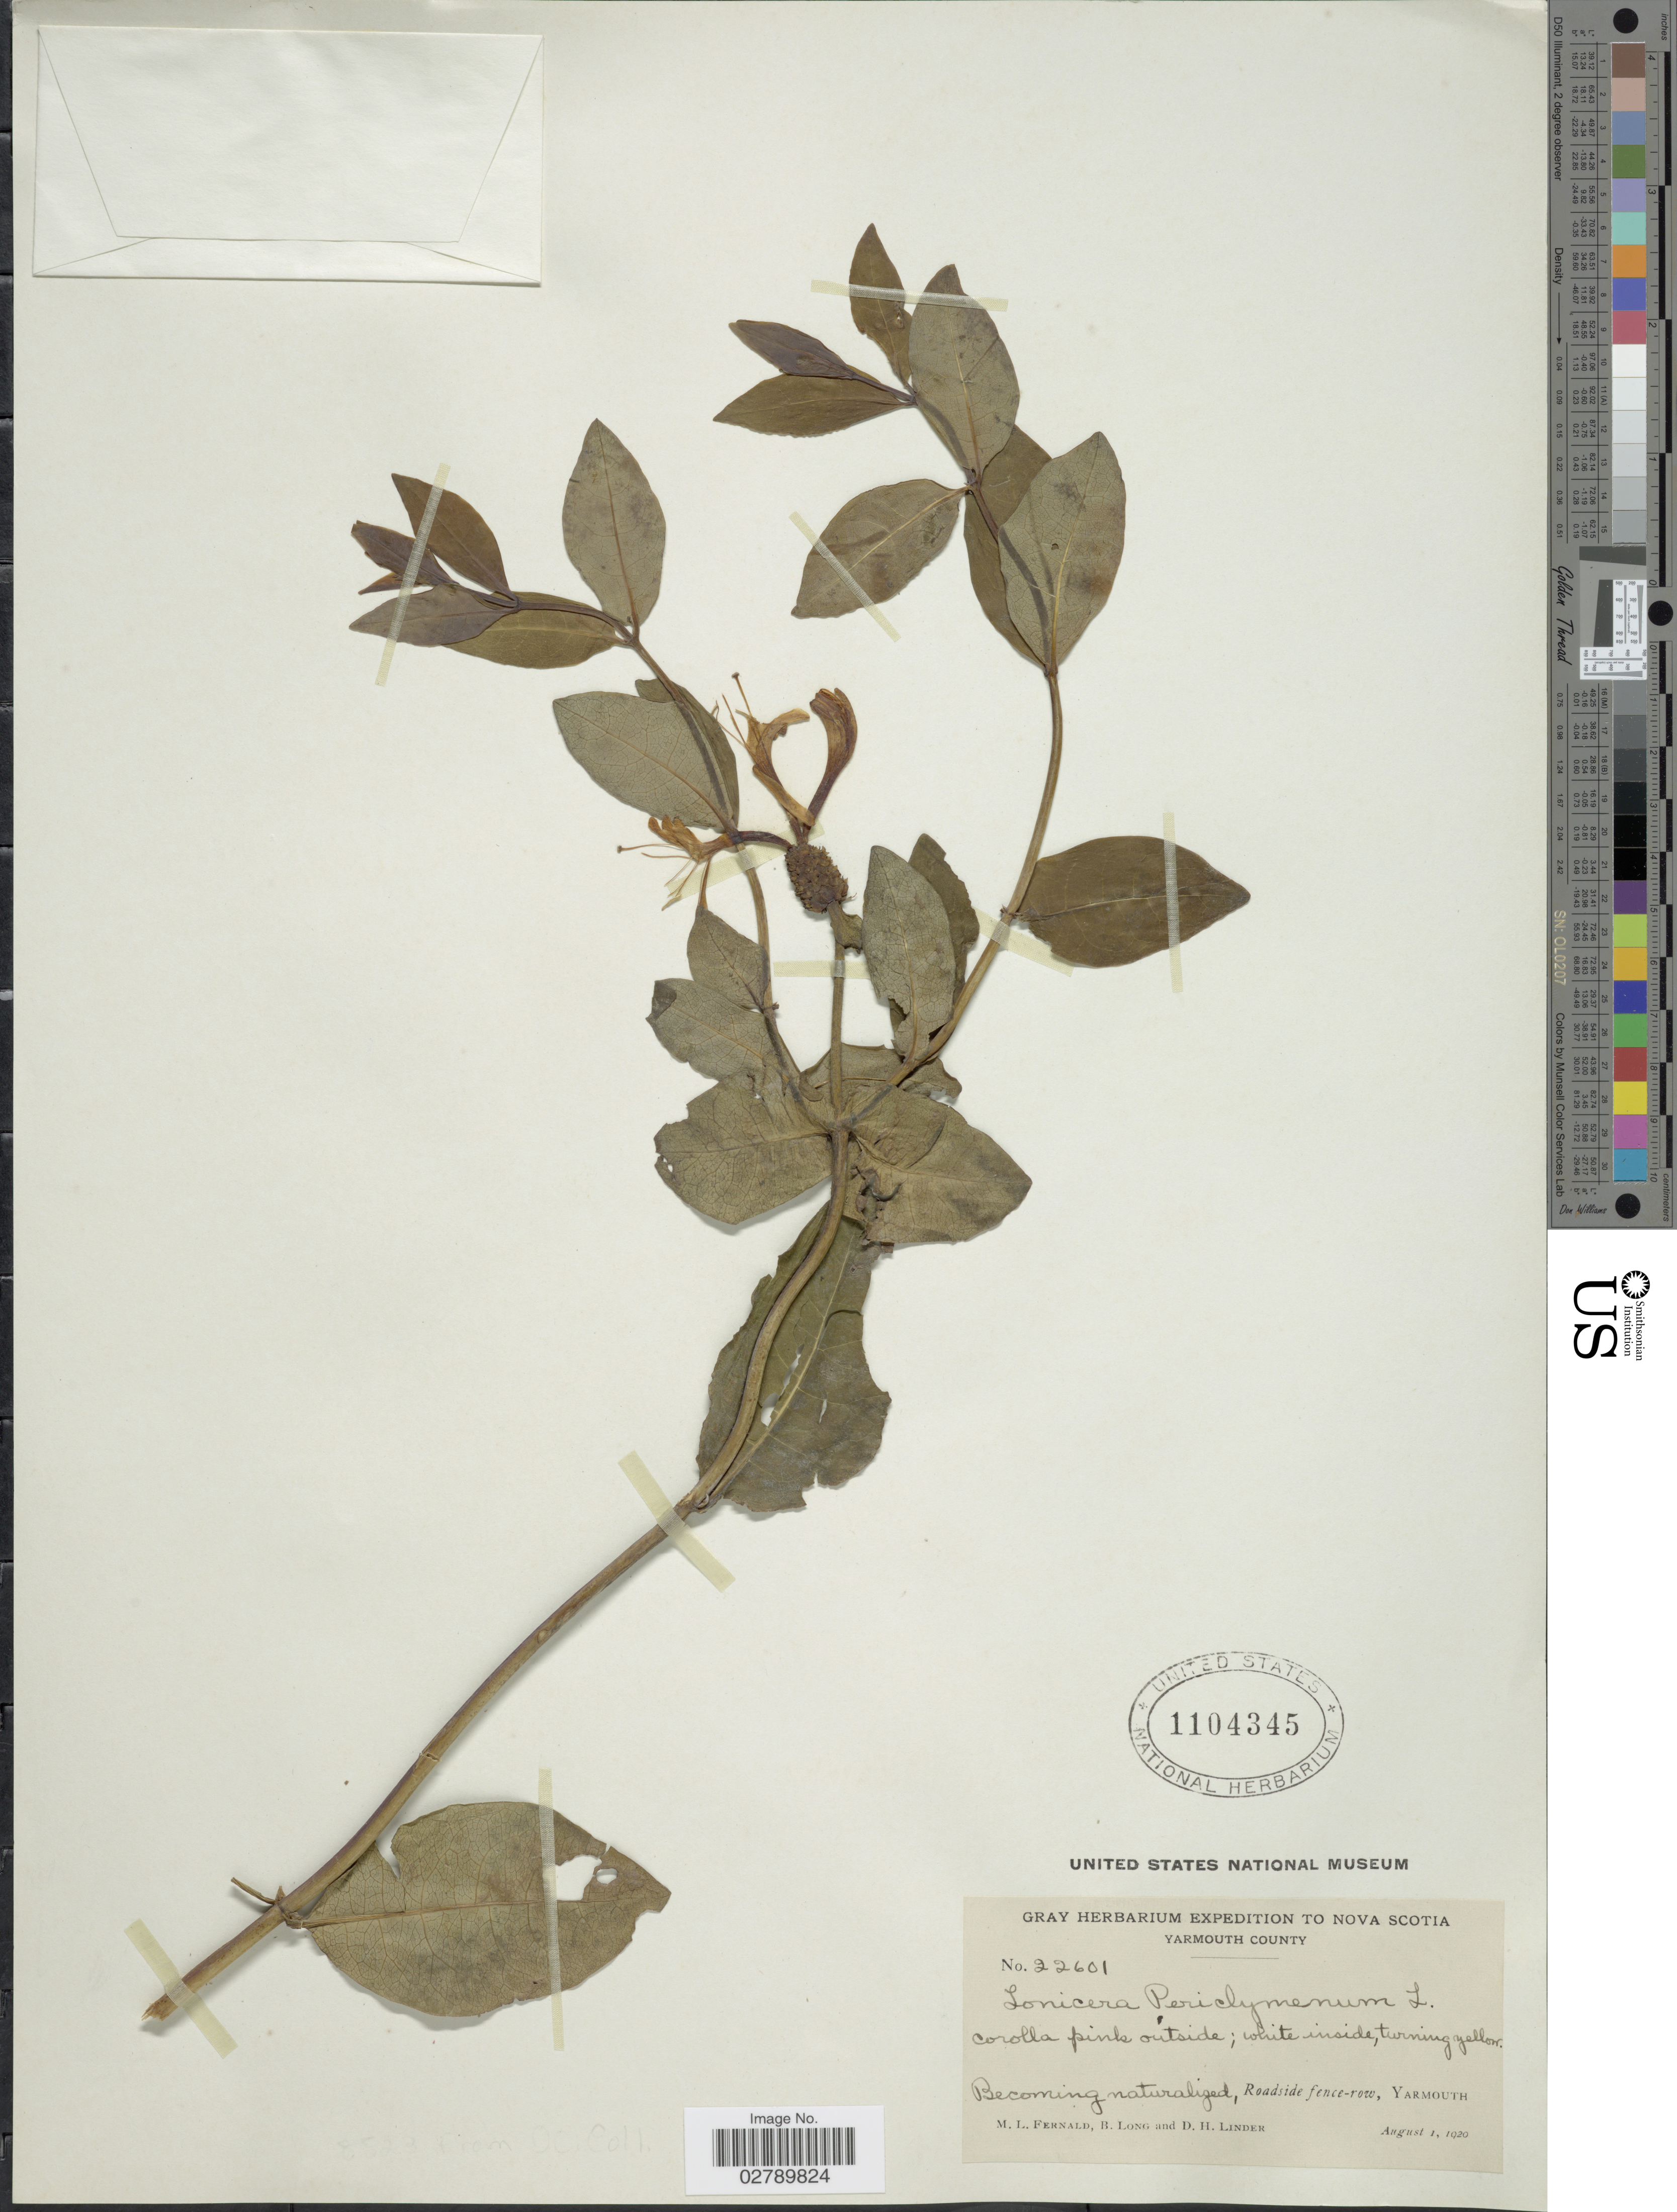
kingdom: Plantae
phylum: Tracheophyta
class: Magnoliopsida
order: Dipsacales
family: Caprifoliaceae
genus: Lonicera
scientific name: Lonicera periclymenum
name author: L.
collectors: M. L. Fernald, B. Long & D. Linder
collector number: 22601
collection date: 1920-08-01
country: Canada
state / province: Nova Scotia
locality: Roadside fence-row, Yarmouth.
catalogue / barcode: US 1104345